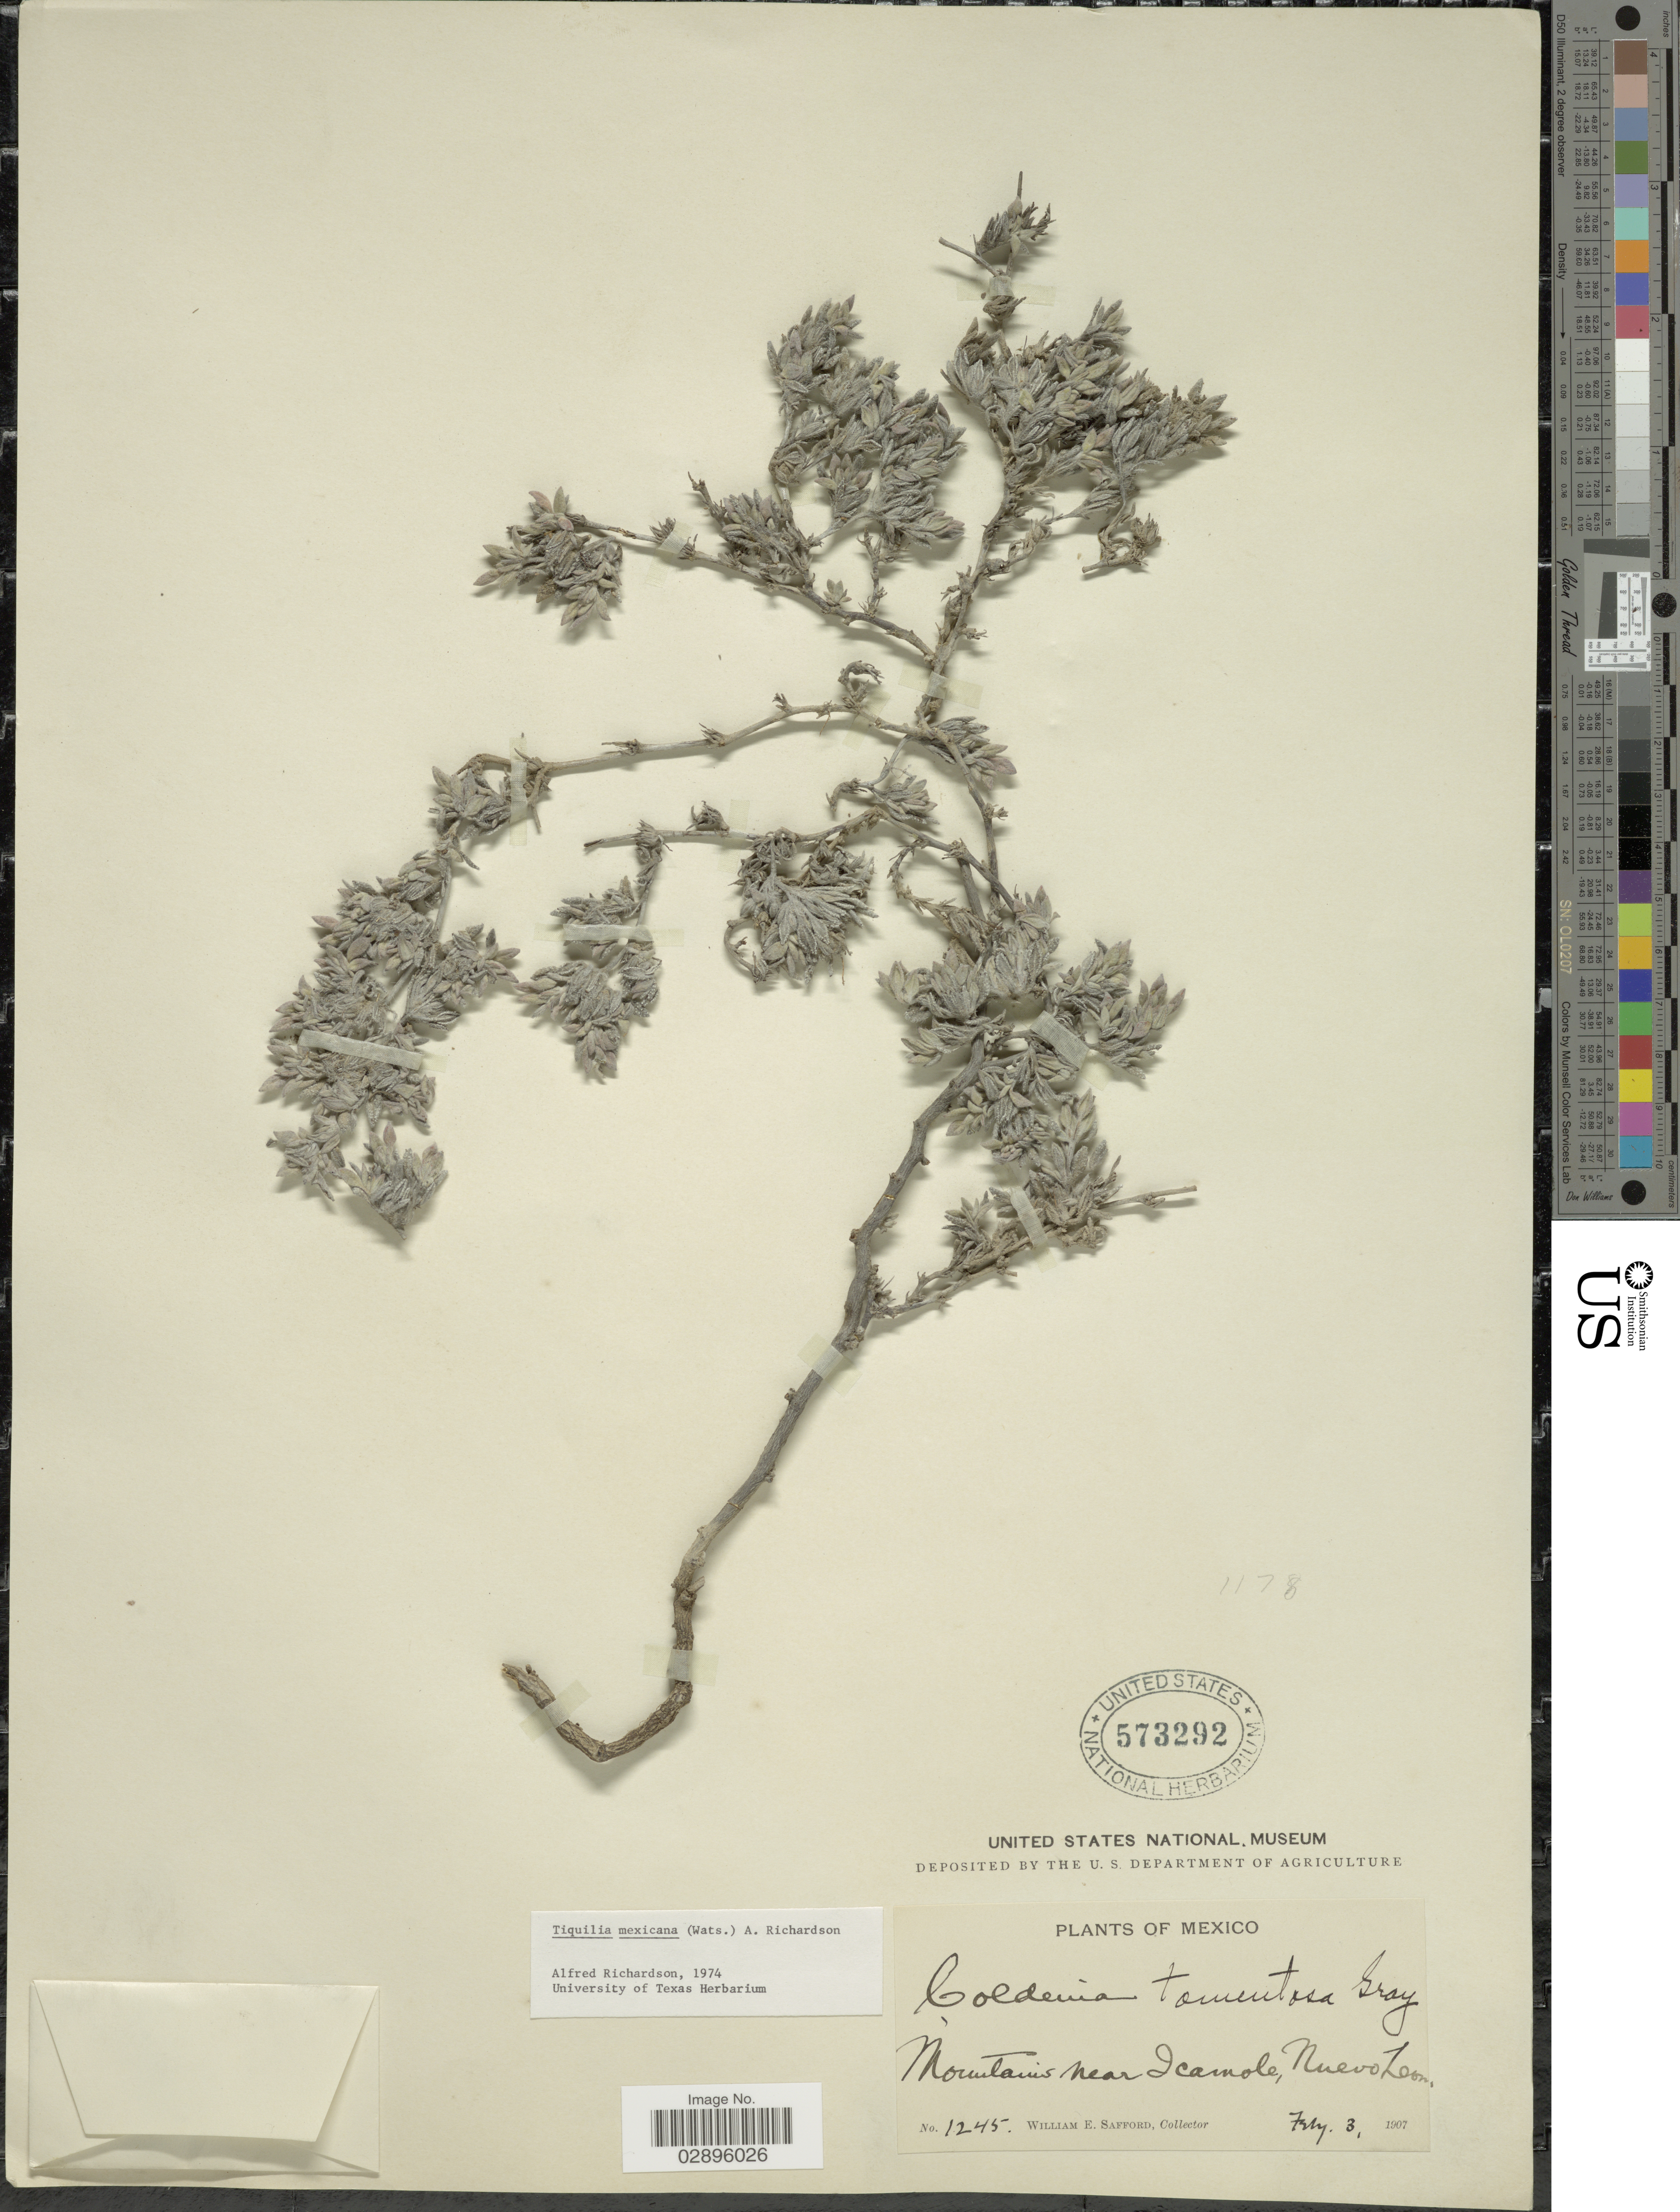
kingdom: Plantae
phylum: Tracheophyta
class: Magnoliopsida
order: Boraginales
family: Ehretiaceae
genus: Tiquilia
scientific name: Tiquilia mexicana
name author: (S. Watson) A.T. Richardson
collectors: W. E. Safford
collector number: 1245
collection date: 1907-02-03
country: Mexico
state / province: Nuevo León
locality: Mountains near Icamole.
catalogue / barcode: US 573292